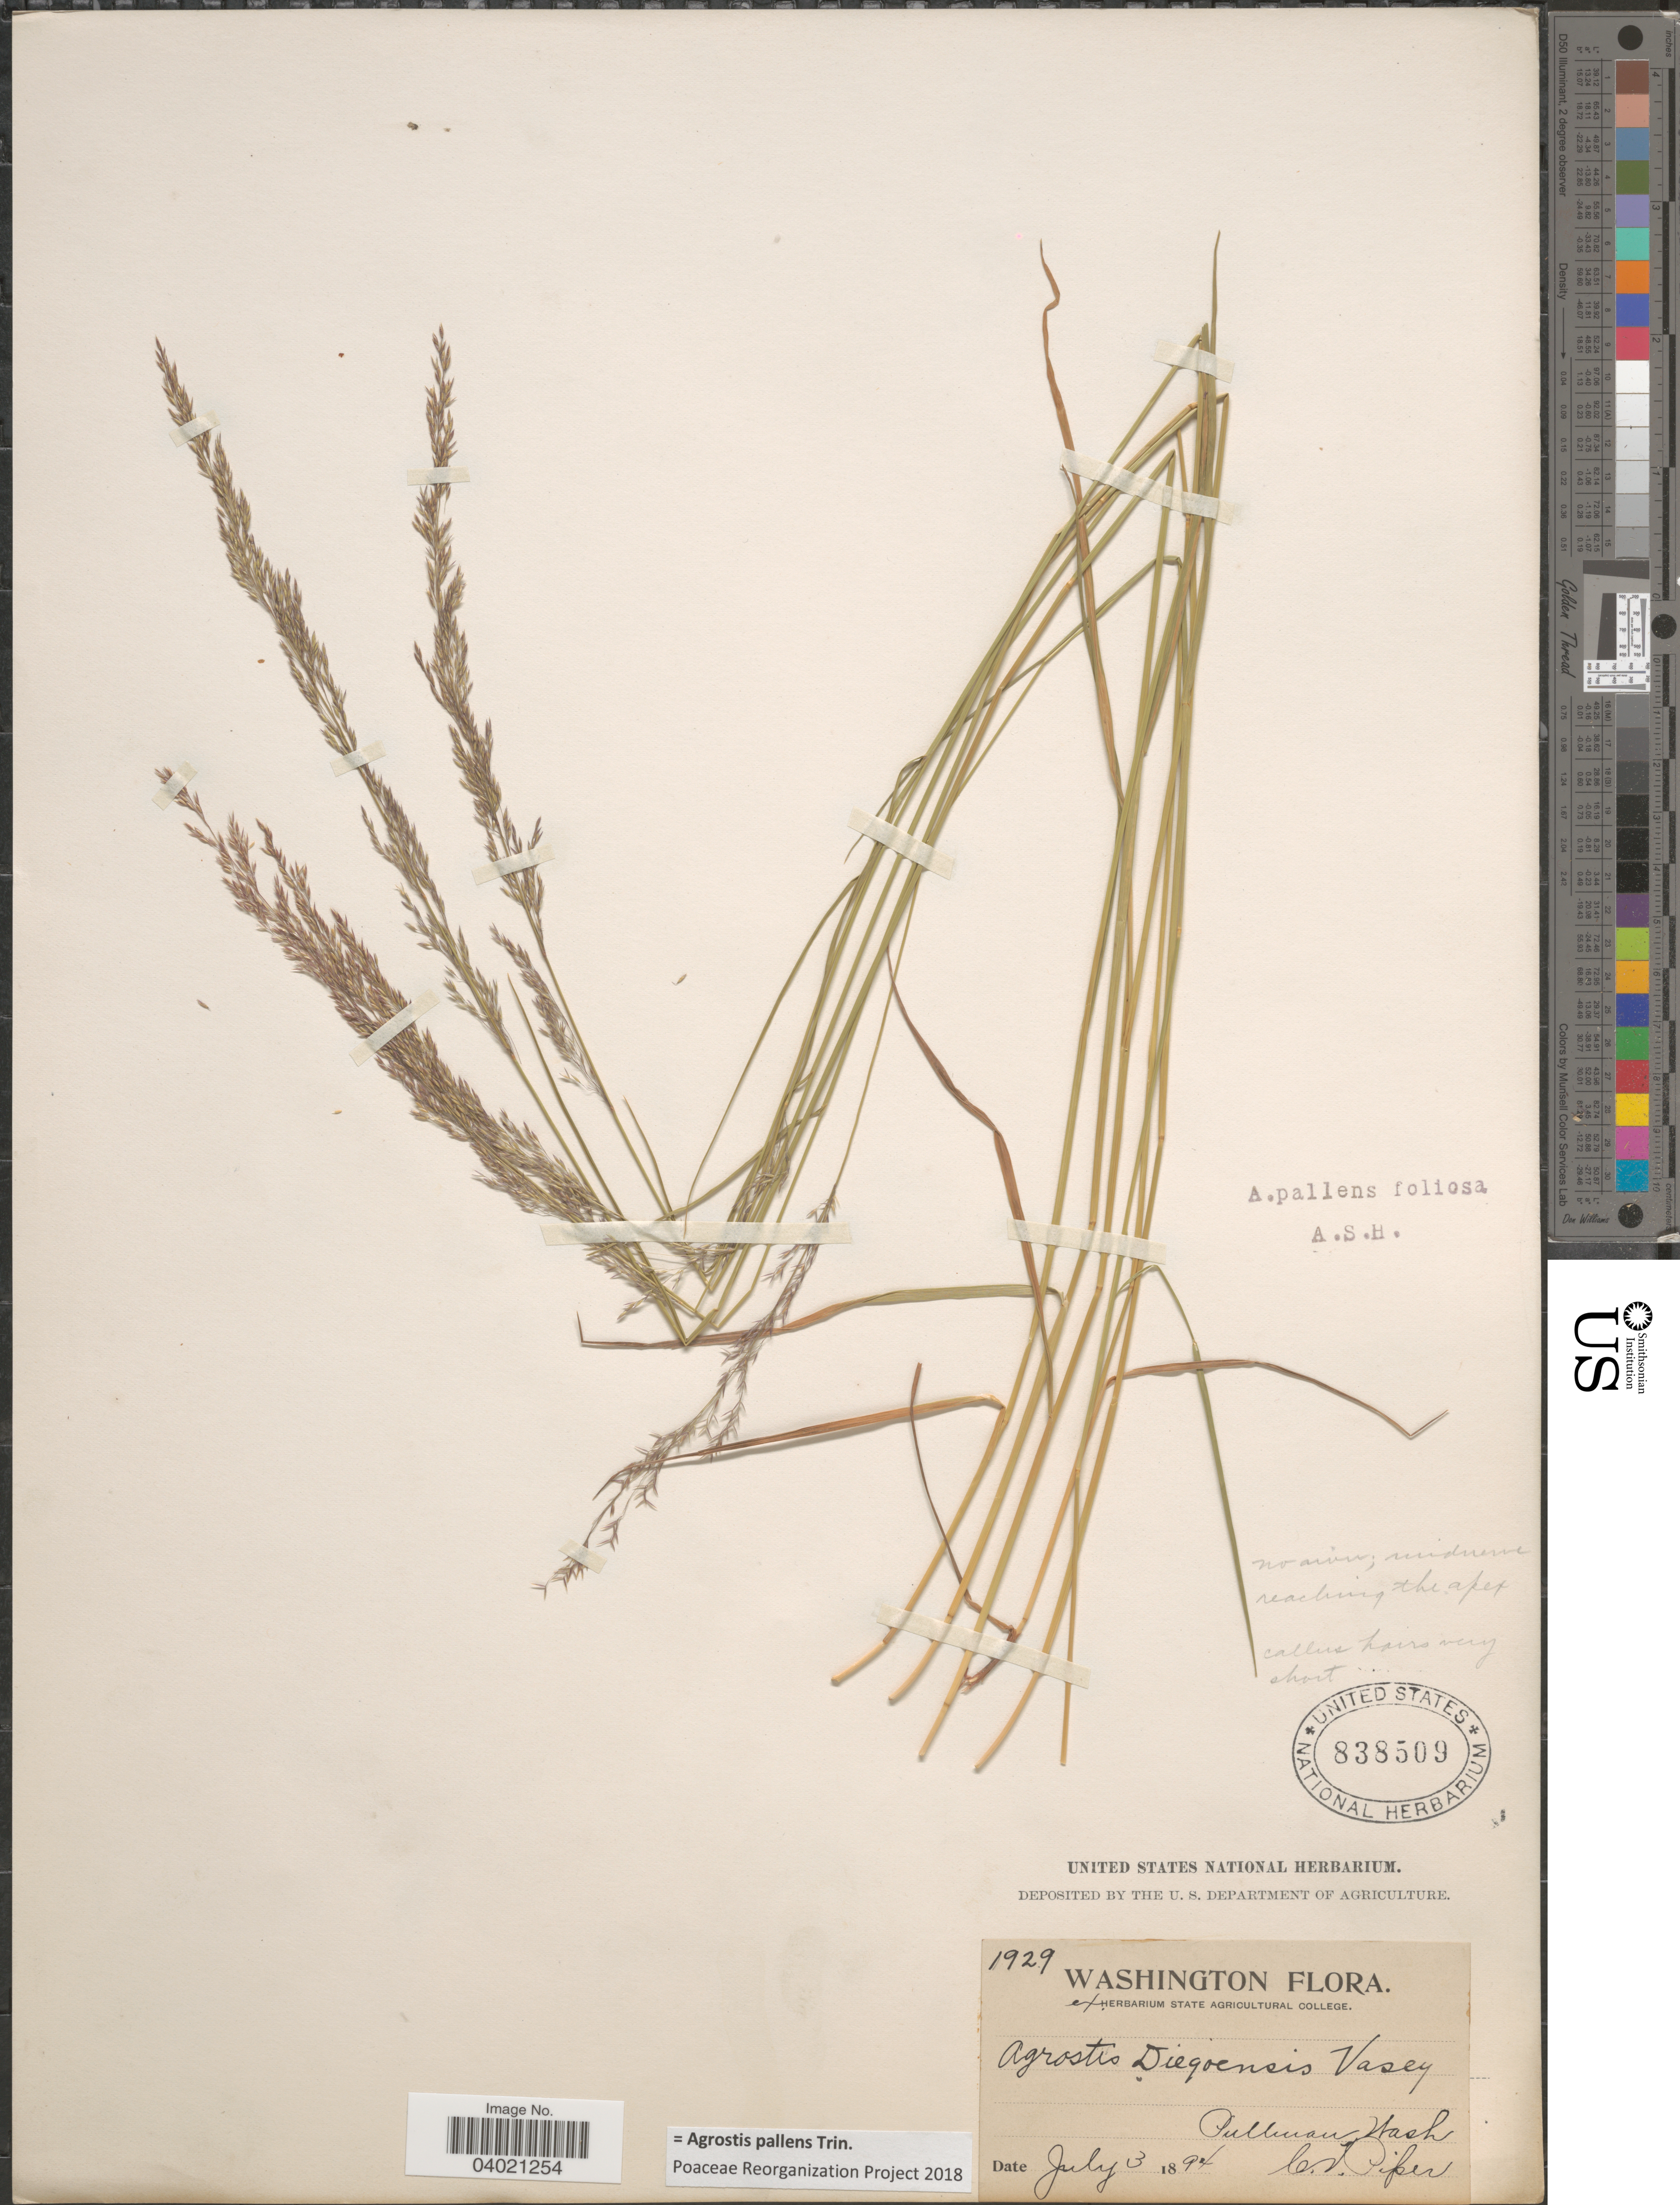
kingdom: Plantae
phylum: Tracheophyta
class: Liliopsida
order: Poales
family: Poaceae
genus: Agrostis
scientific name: Agrostis pallens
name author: Trin.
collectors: C. V. Piper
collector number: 1929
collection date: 1894-07-03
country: United States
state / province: Washington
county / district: Whitman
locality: Pullman.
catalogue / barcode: US 838509